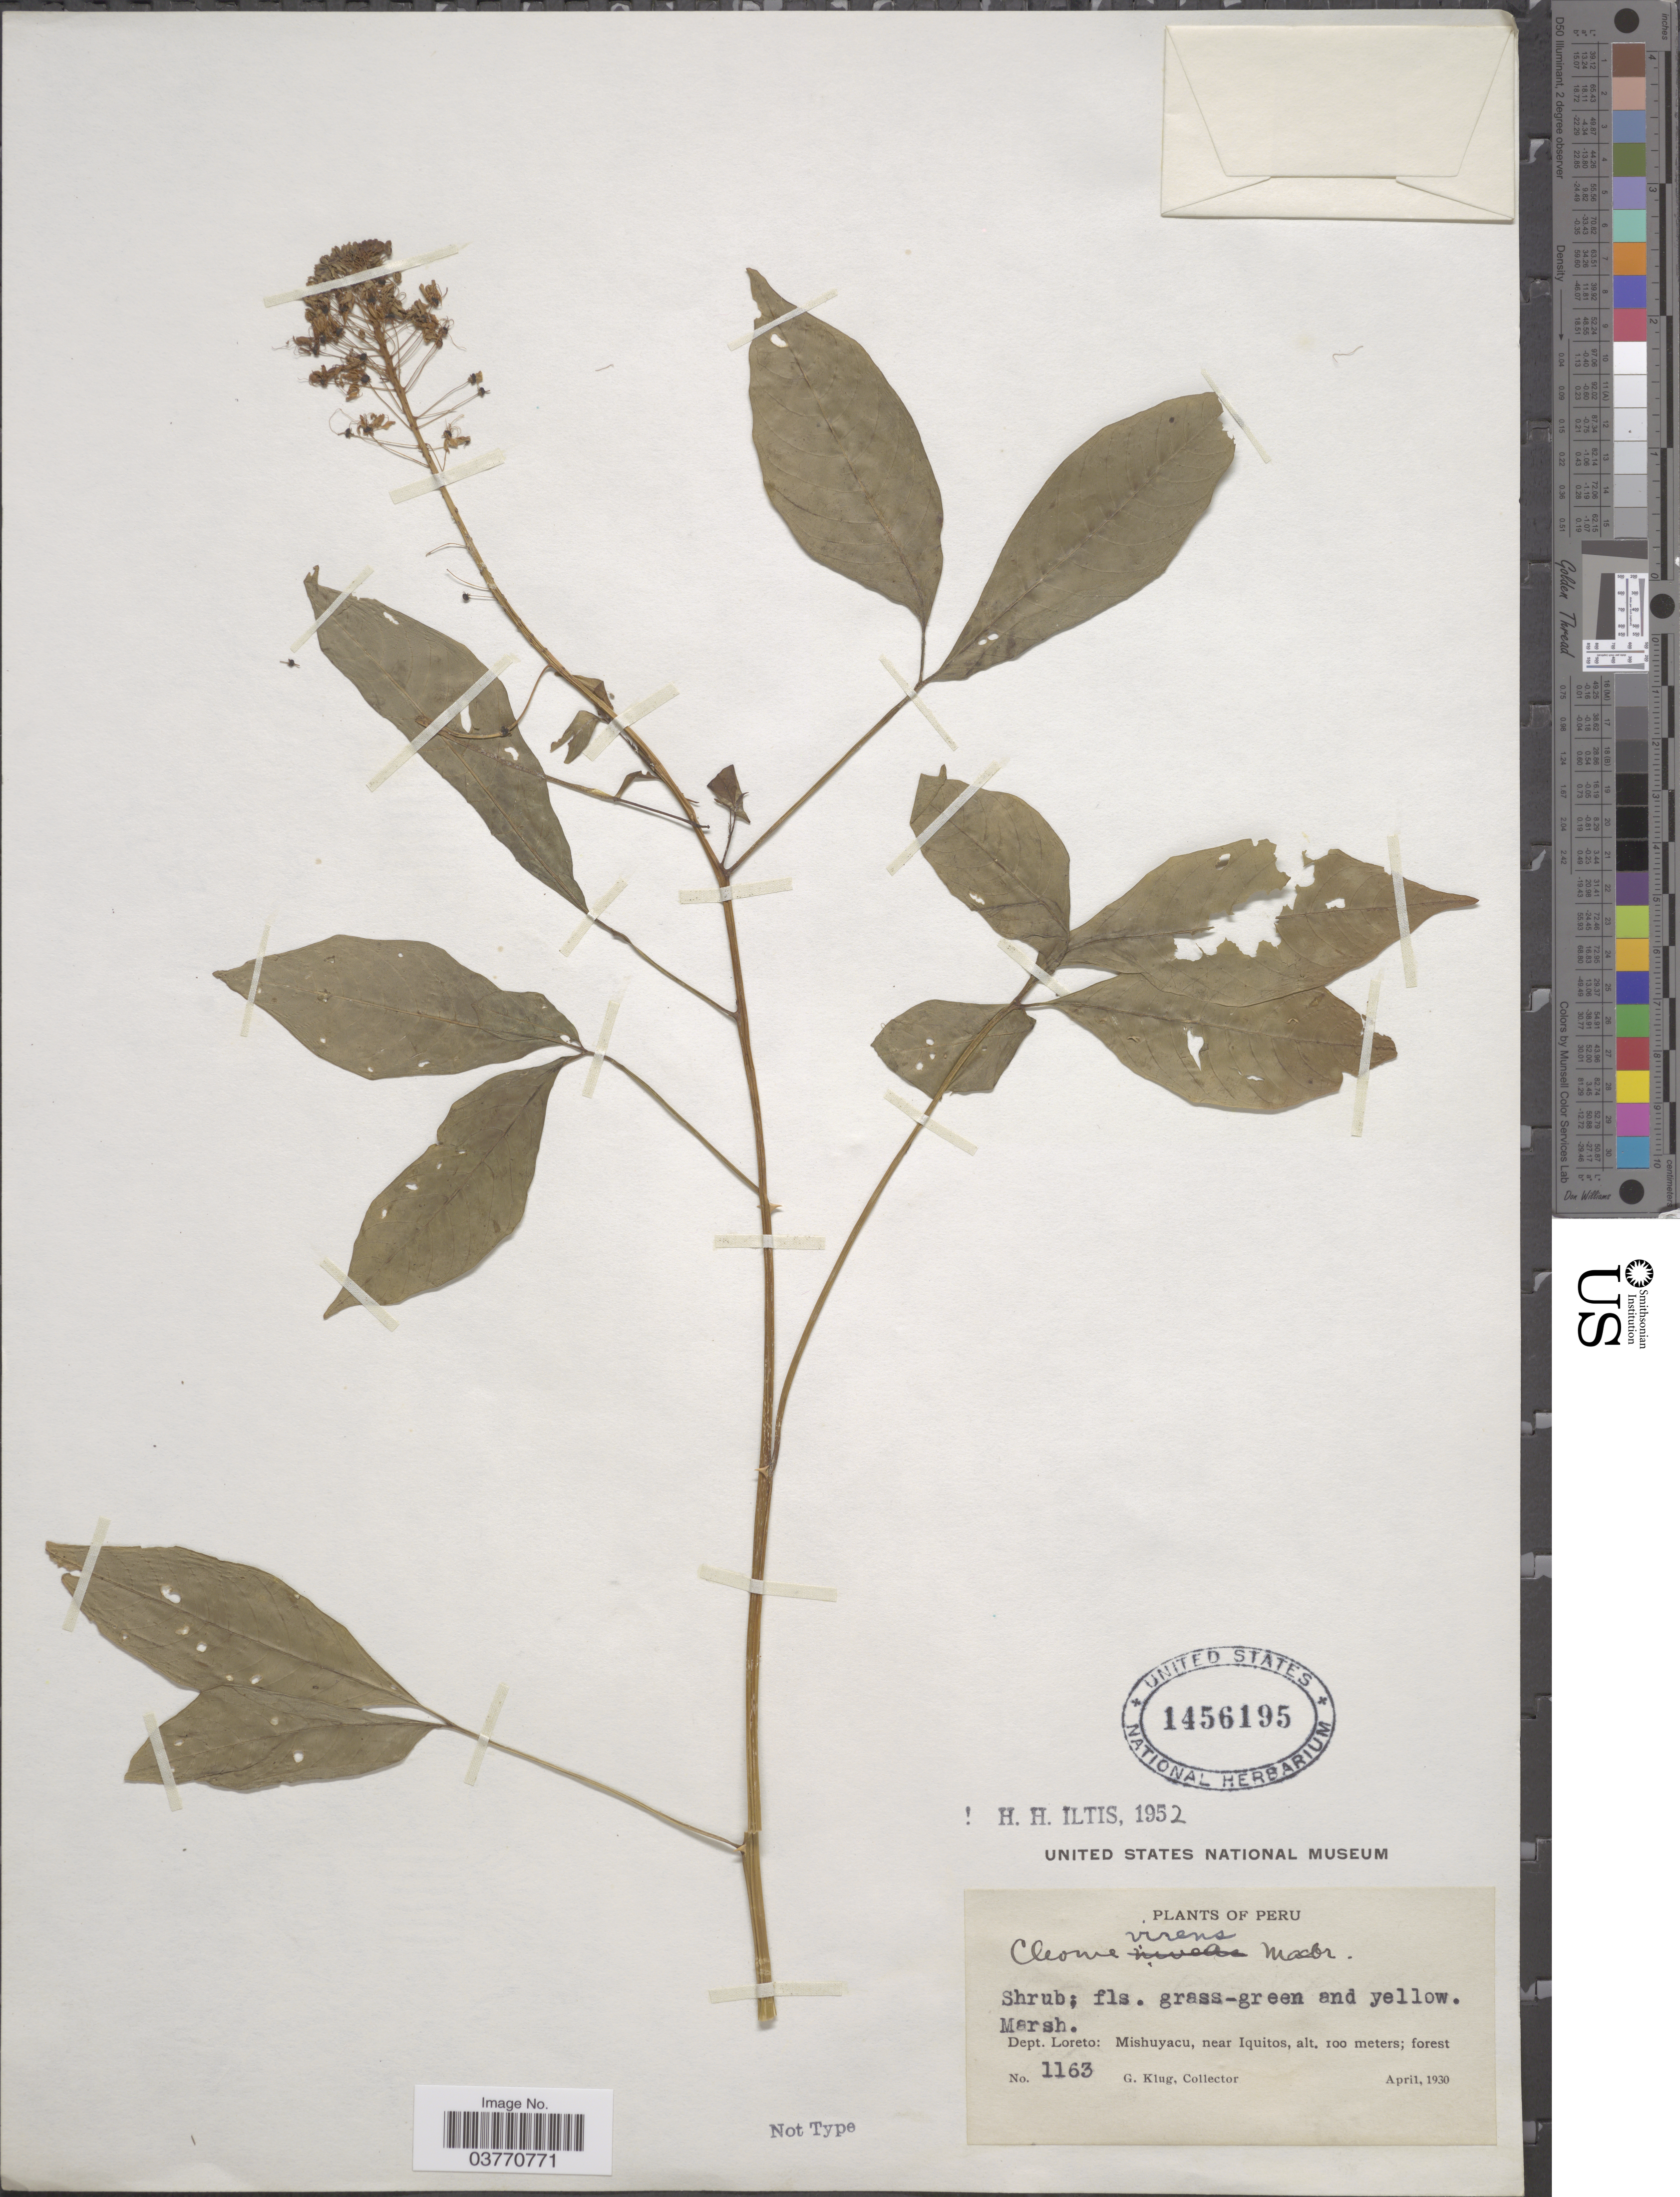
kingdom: Plantae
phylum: Tracheophyta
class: Magnoliopsida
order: Brassicales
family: Cleomaceae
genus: Tarenaya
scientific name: Tarenaya virens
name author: (J.F. Macbr.) Soares Neto & Roalson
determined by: Strong, M. T., (US), Smithsonian Institution - National Museum of Natural History (UNITED STATES)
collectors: G. Klug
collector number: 1163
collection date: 1930-04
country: Peru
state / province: Loreto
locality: Dept. Loreto: Mishuyacu, near Iquitos.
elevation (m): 100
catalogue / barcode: US 1456195